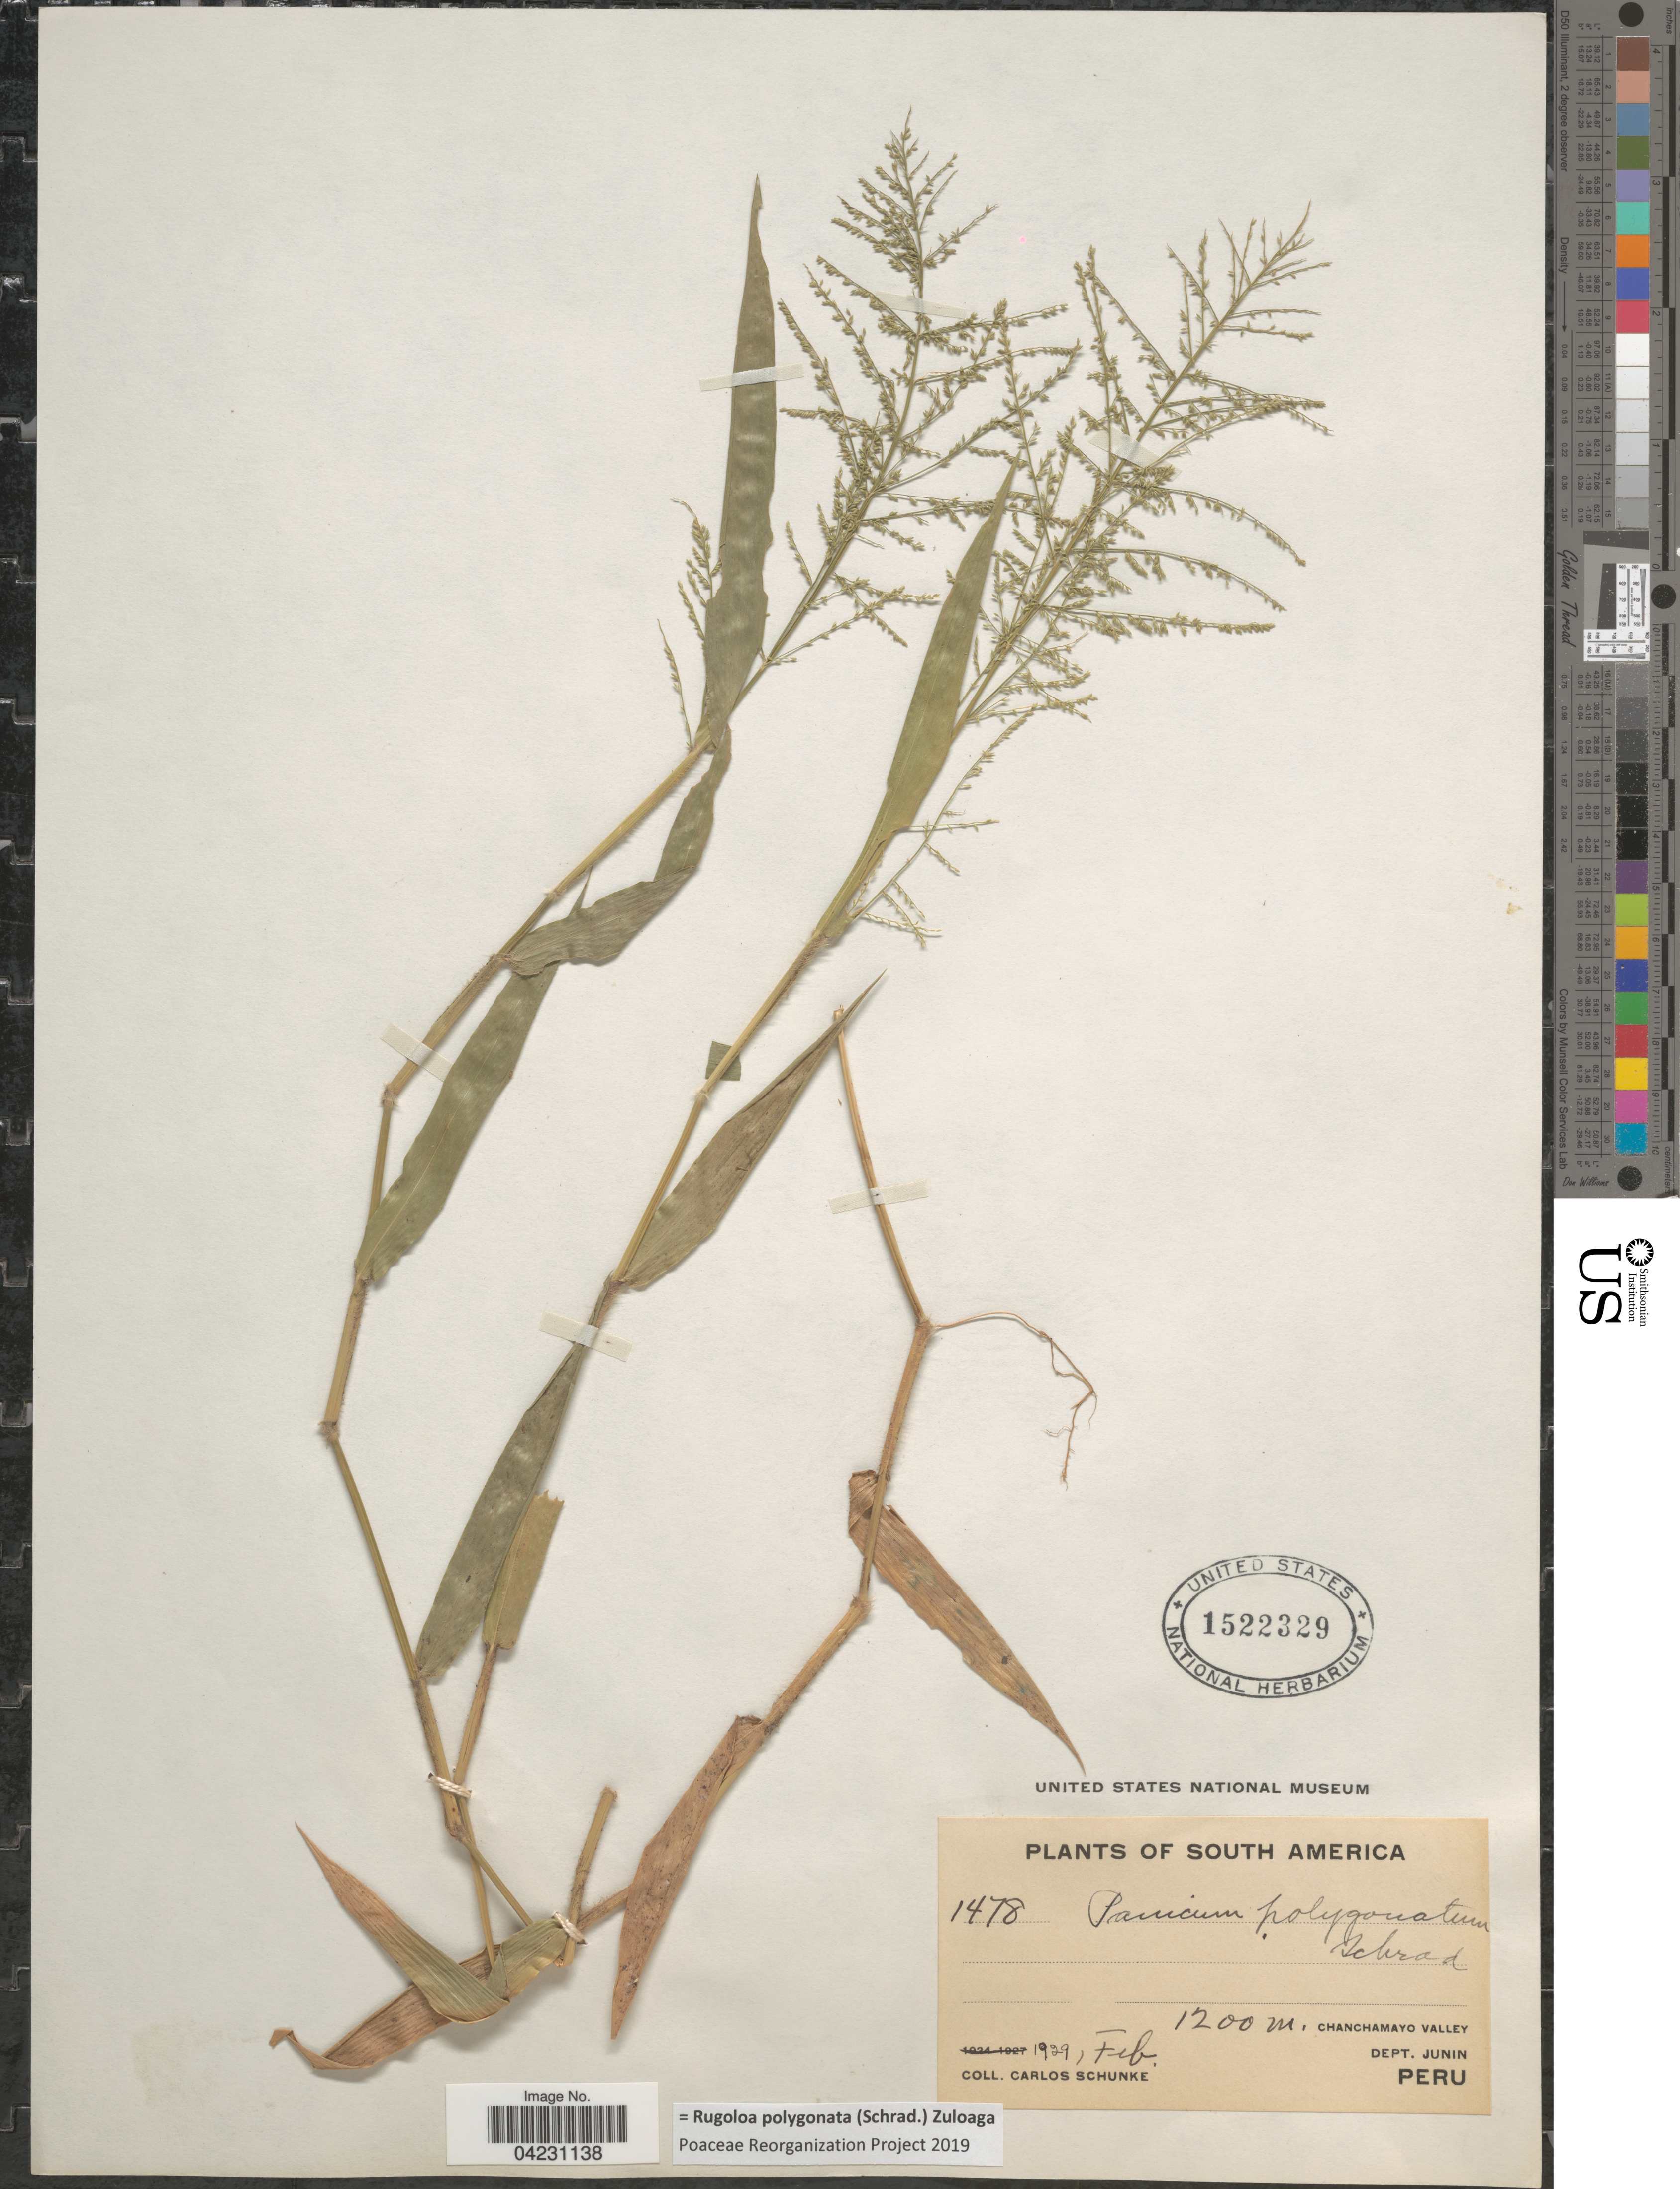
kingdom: Plantae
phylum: Tracheophyta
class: Liliopsida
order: Poales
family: Poaceae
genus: Rugoloa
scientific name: Rugoloa polygonata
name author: (Schrad.) Zuloaga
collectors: C. Schunke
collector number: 1478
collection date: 1929-02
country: Peru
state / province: Junín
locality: Chanchamayo Valley. Dept. Junin.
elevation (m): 1200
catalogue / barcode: US 1522329